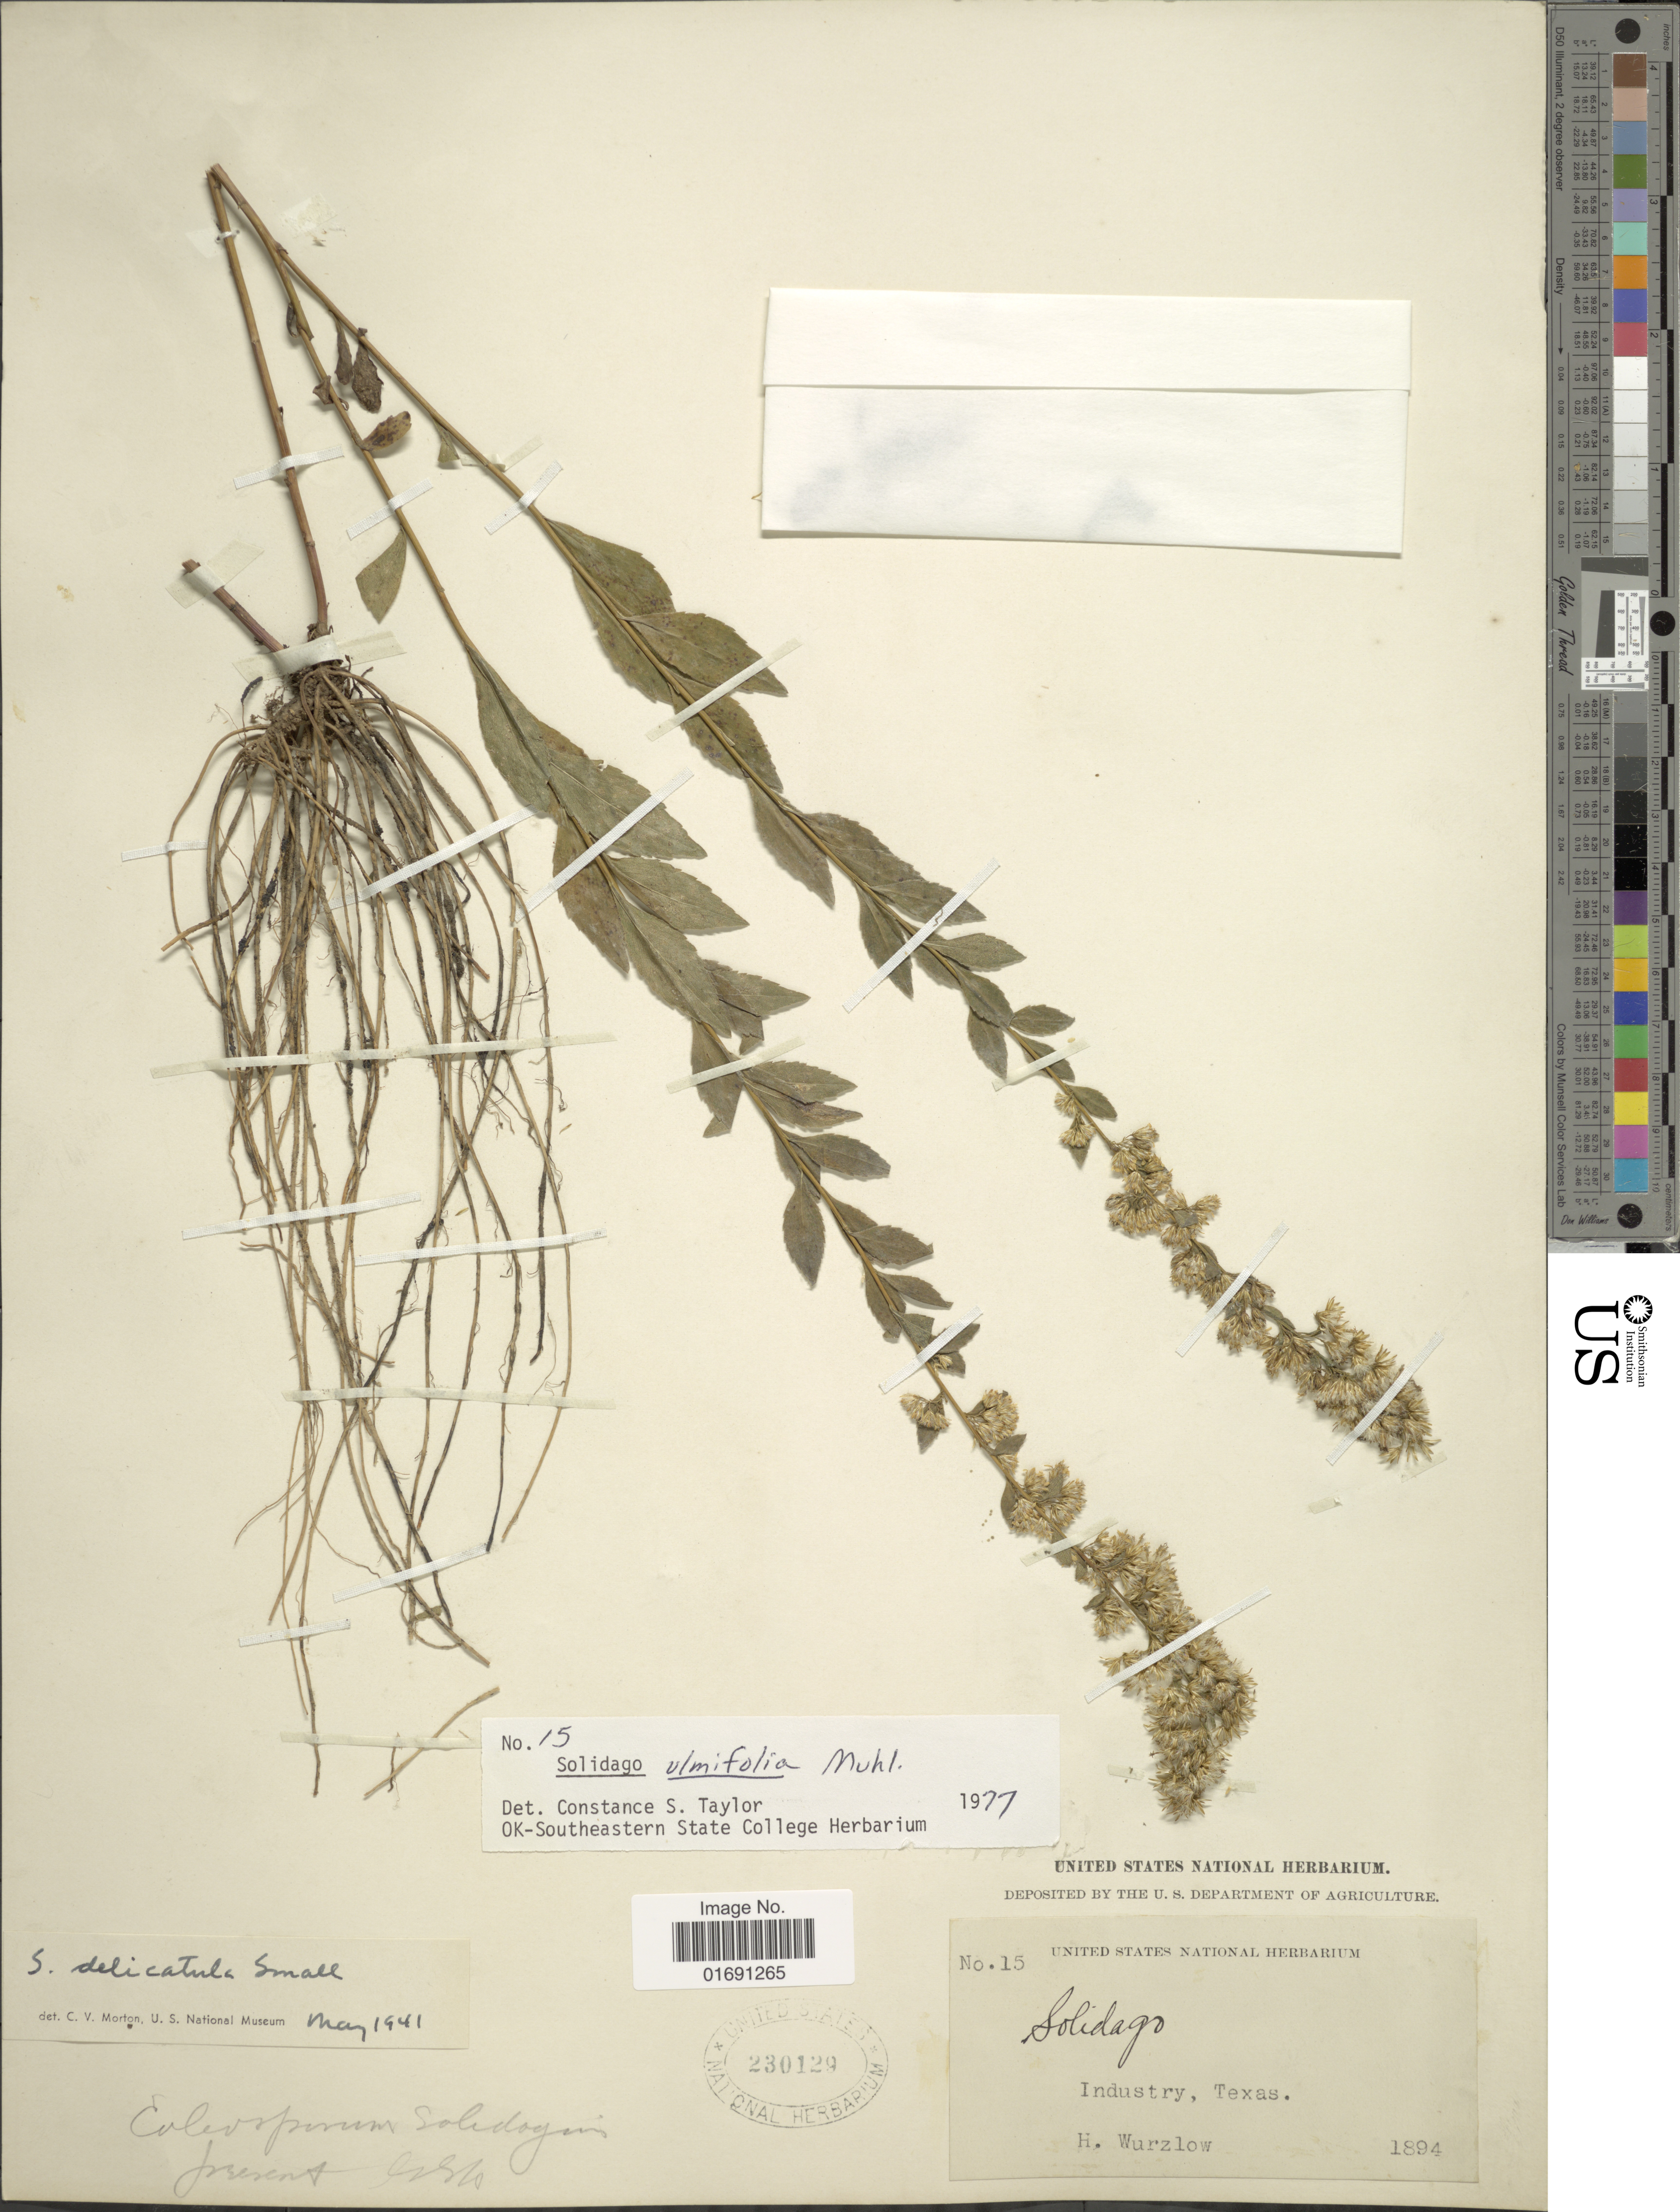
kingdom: Plantae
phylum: Tracheophyta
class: Magnoliopsida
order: Asterales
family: Asteraceae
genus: Solidago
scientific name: Solidago ulmifolia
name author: Muhl. ex Willd.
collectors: H. Wurzlow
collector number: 15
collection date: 1894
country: United States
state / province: Texas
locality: Industry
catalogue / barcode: US 230129